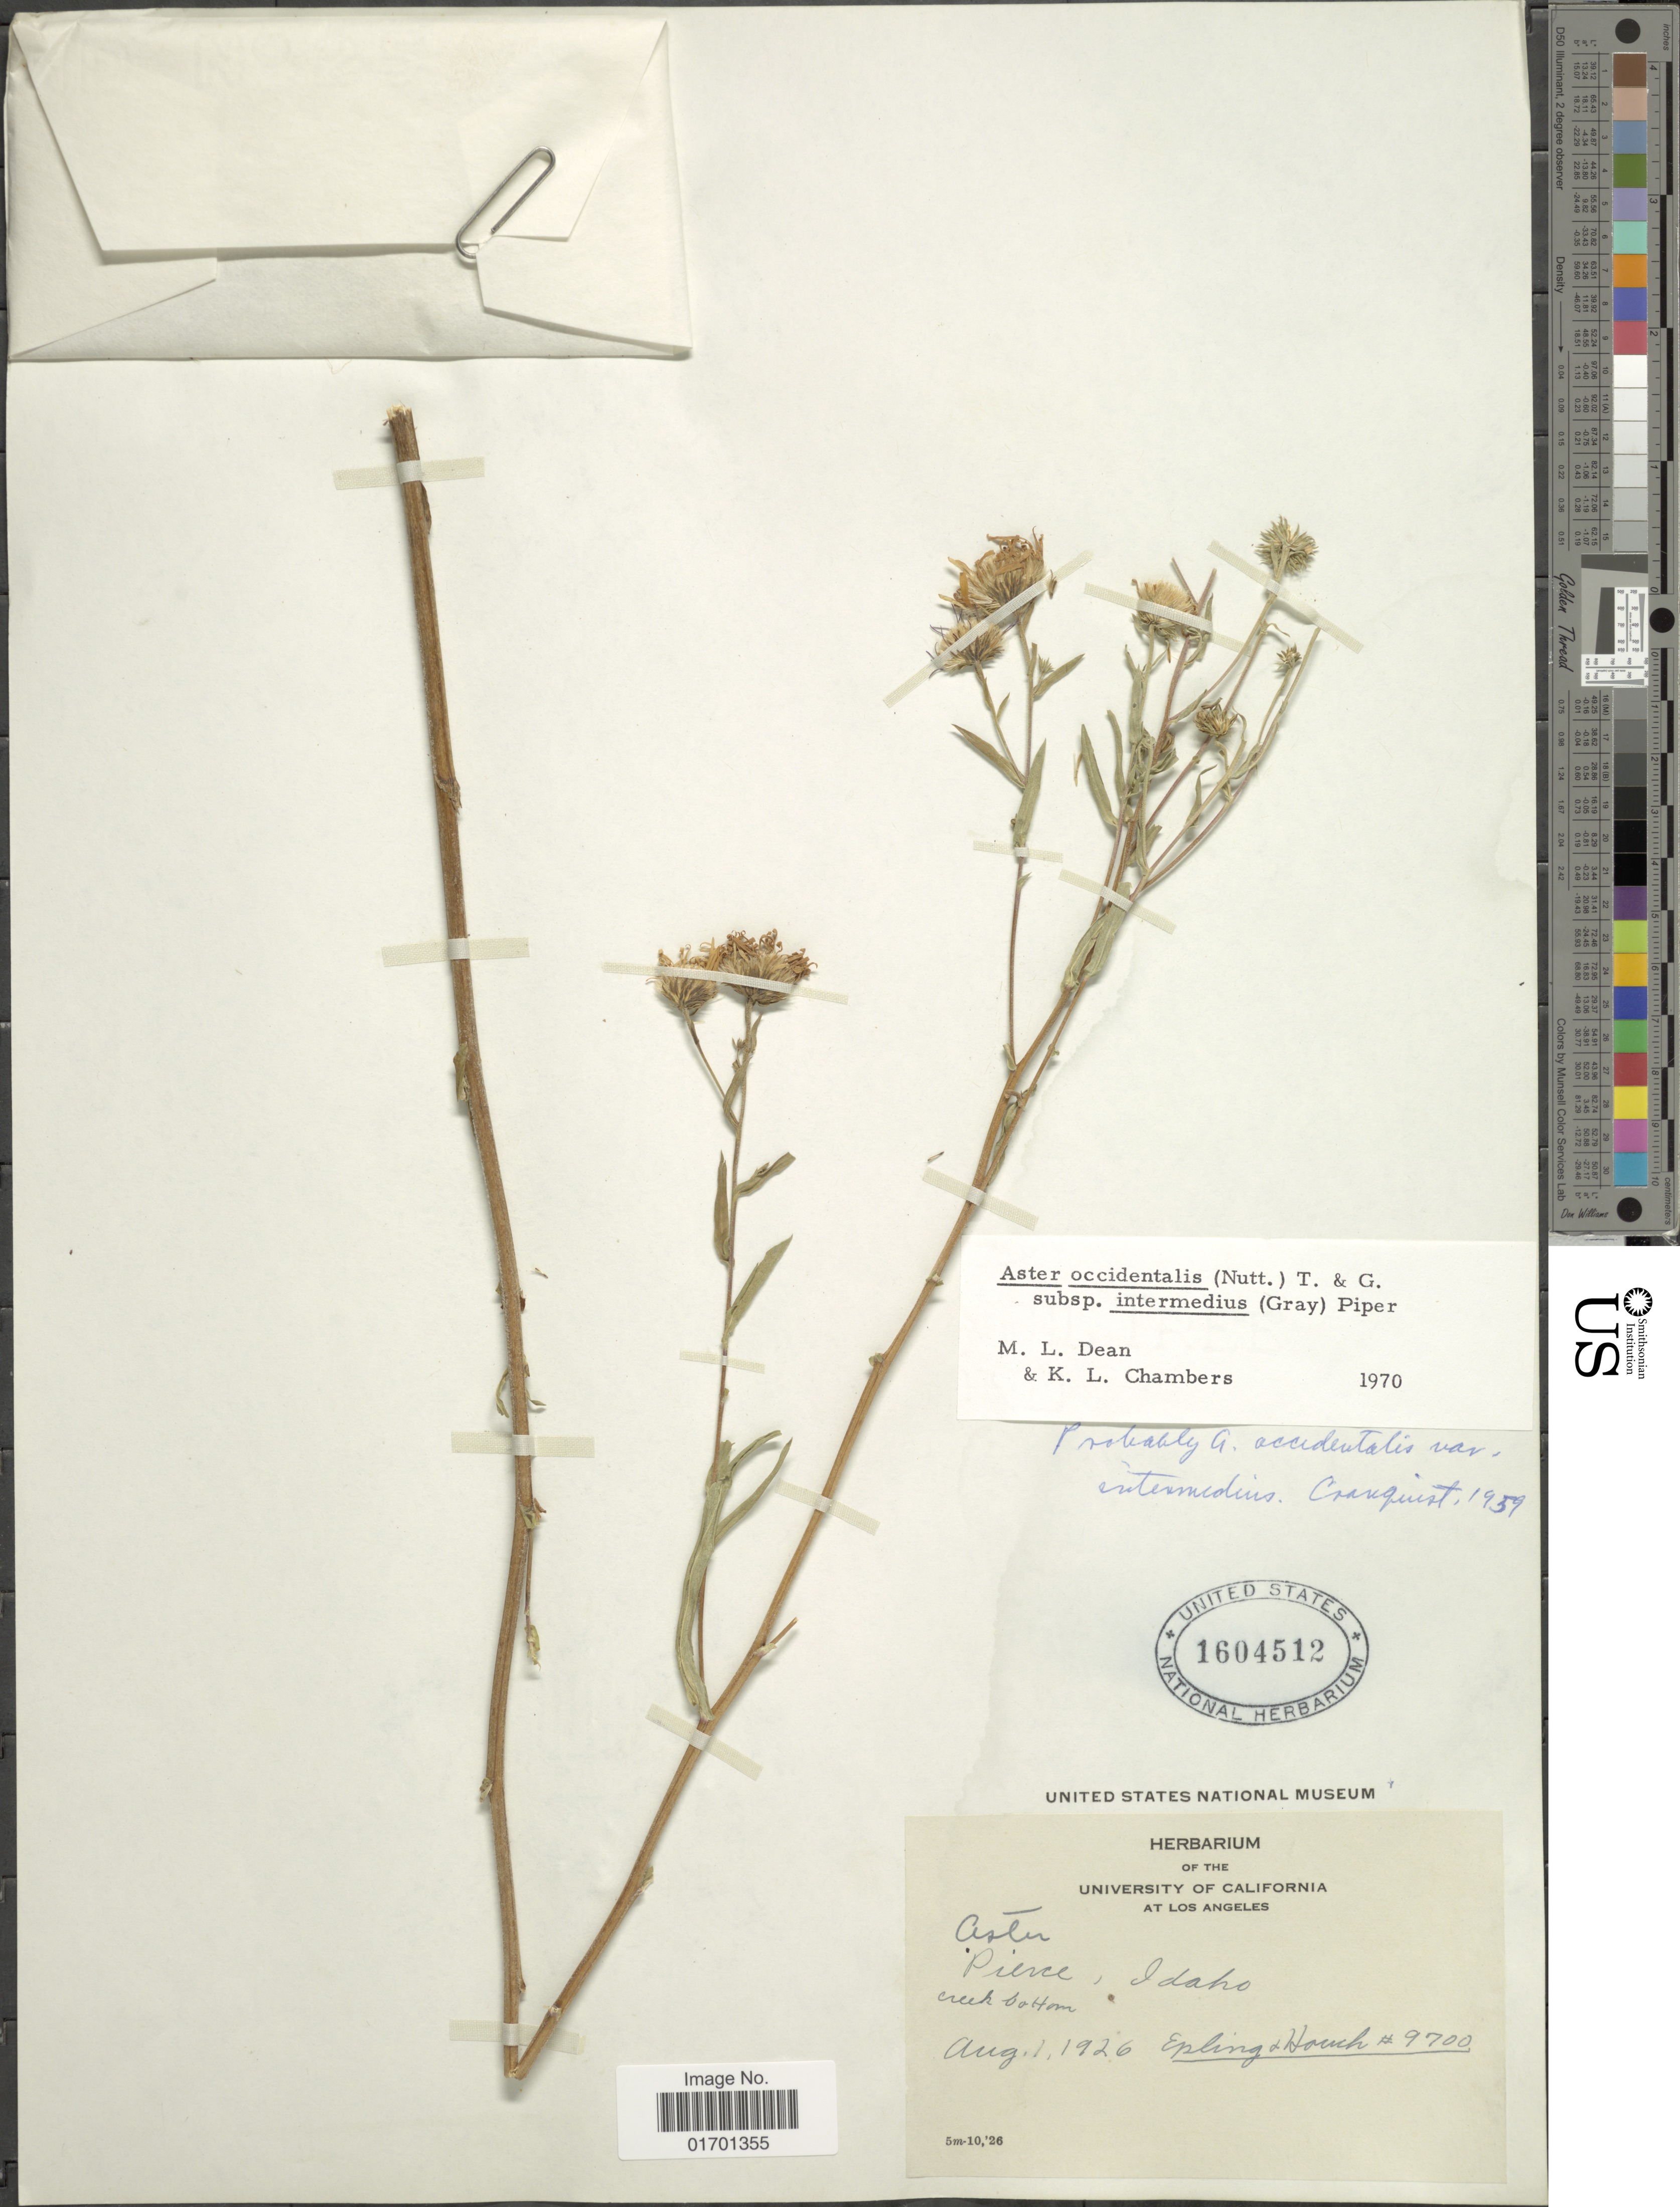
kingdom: Plantae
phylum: Tracheophyta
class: Magnoliopsida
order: Asterales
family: Asteraceae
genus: Symphyotrichum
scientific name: Symphyotrichum spathulatum var. intermedium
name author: (A. Gray) G.L. Nesom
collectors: -- Epling & -. Hauch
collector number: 9700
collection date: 1926-08-01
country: United States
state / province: Idaho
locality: Pierce, creek bottom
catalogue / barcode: US 1604512